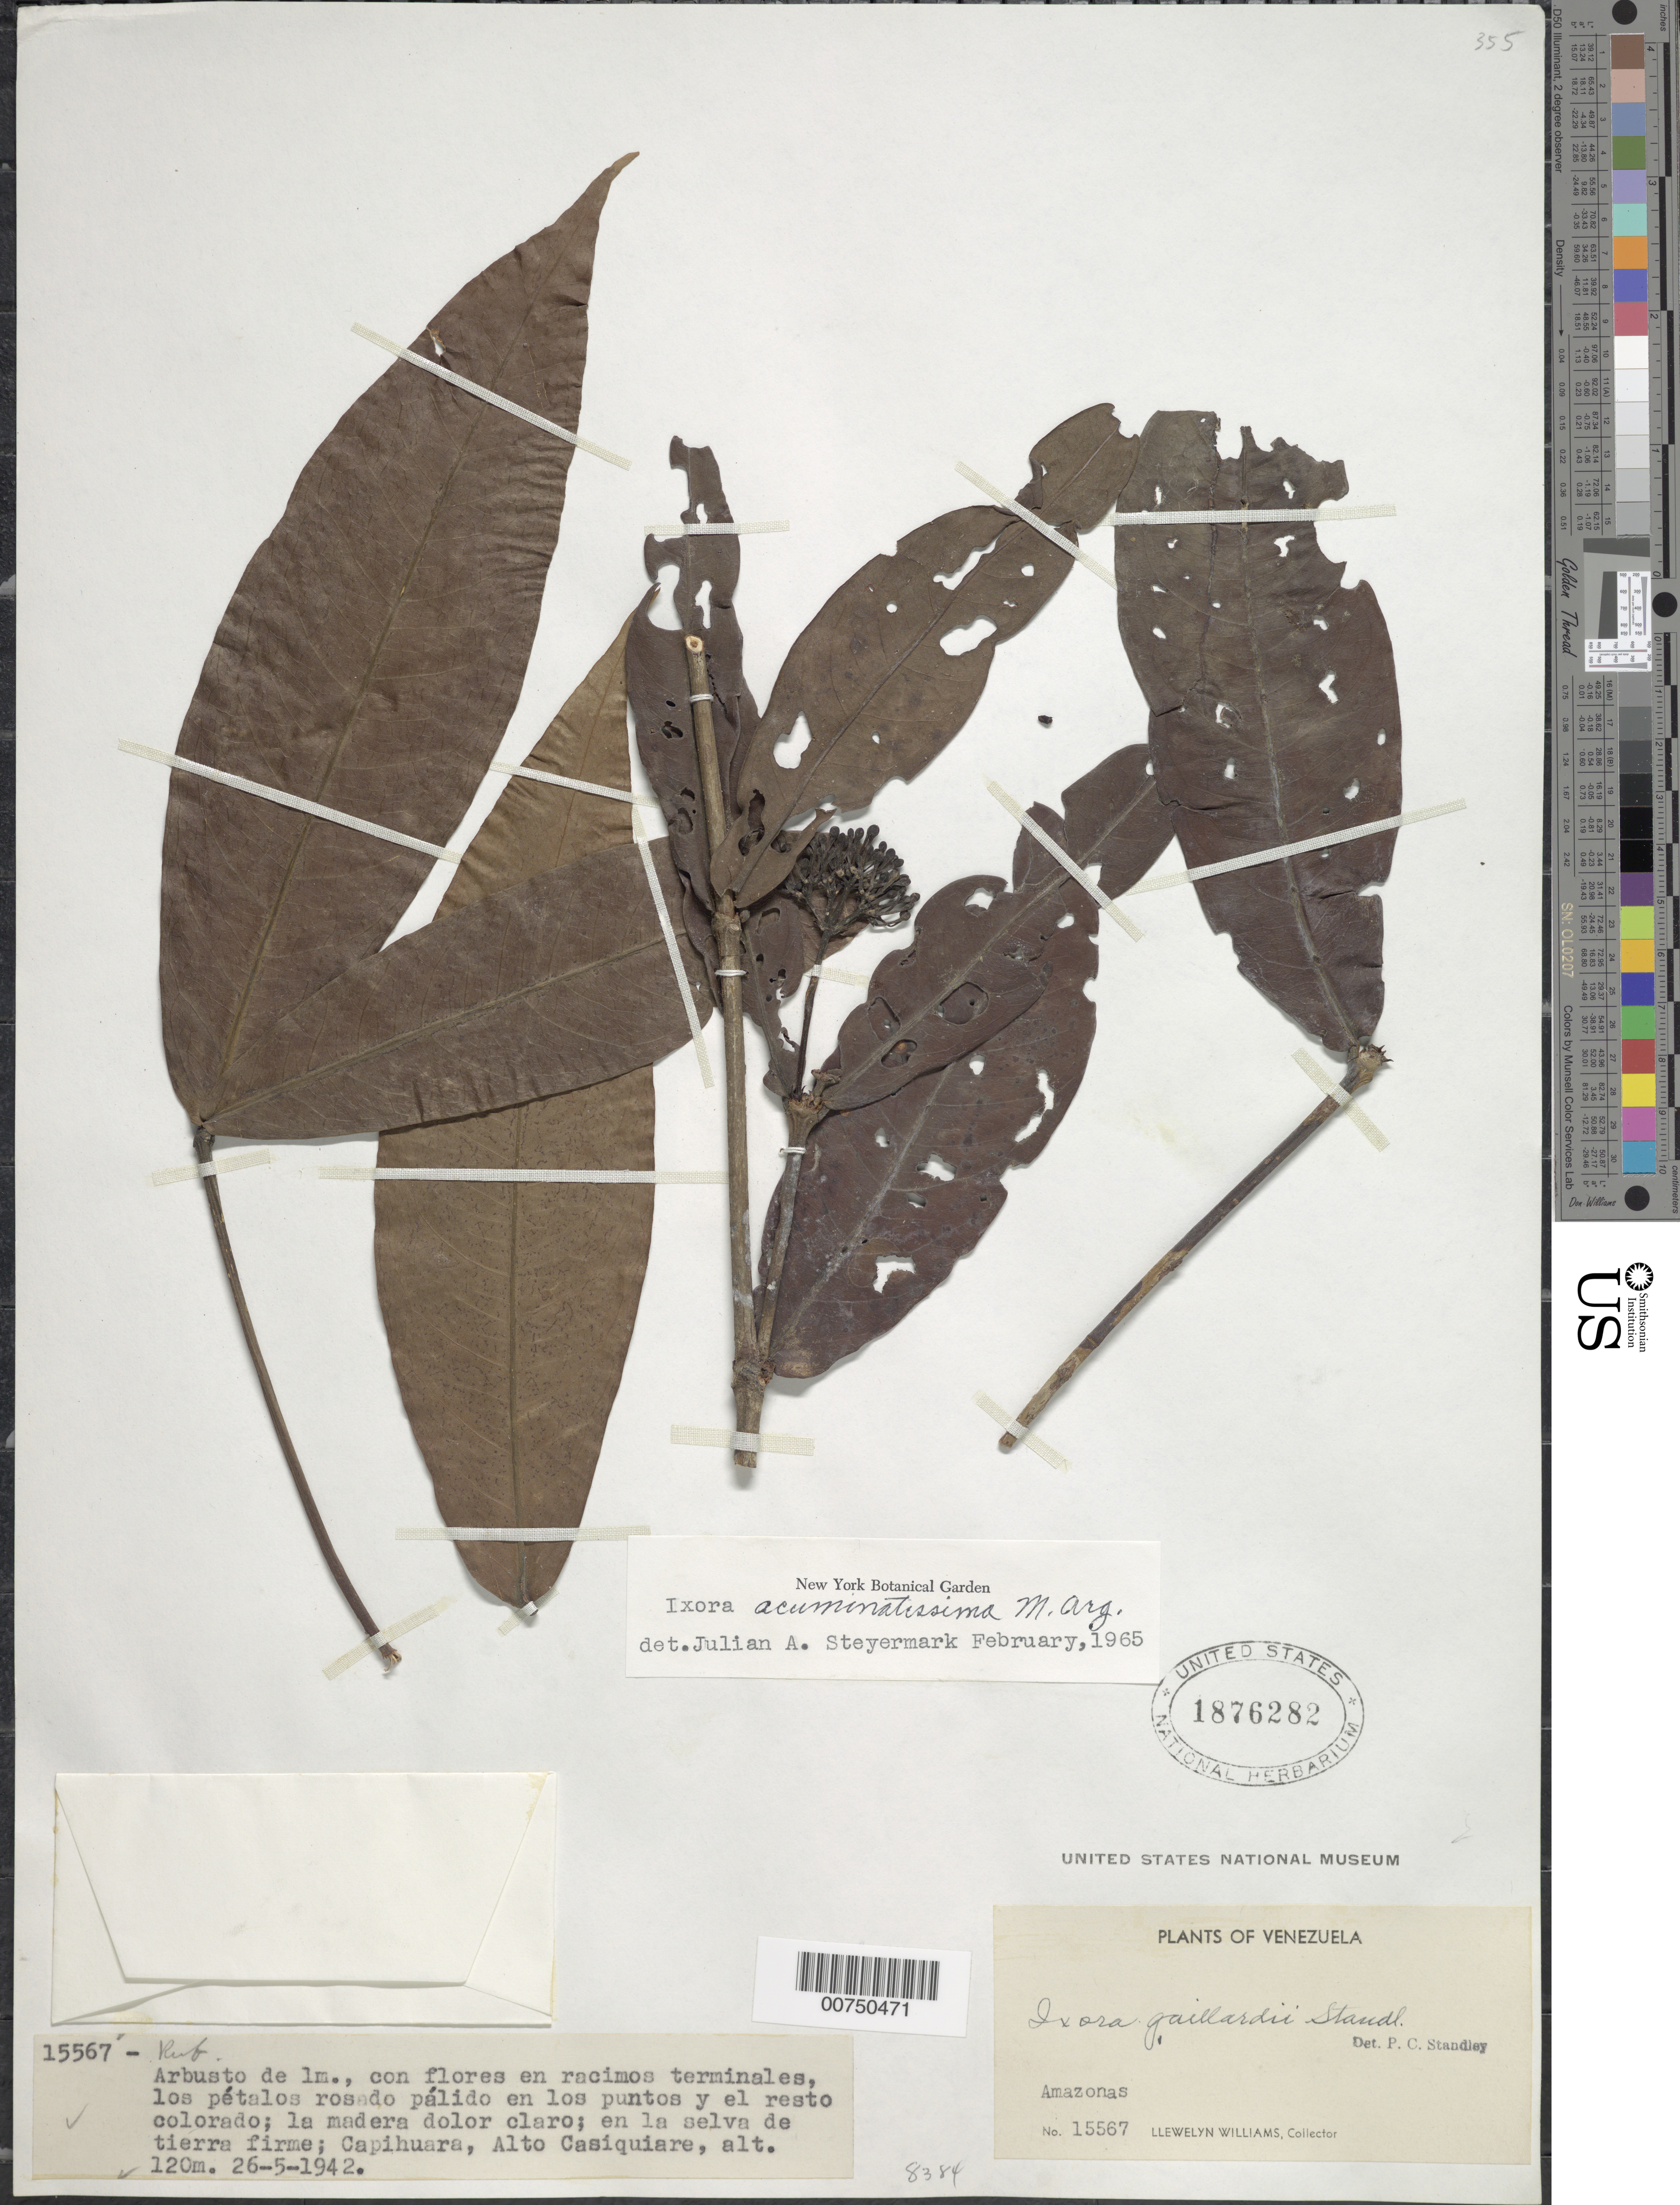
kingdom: Plantae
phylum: Tracheophyta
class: Magnoliopsida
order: Gentianales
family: Rubiaceae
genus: Ixora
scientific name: Ixora acuminatissima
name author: Müll. Arg.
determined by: Steyermark, Julian A., (VEN)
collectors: Ll. Williams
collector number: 15567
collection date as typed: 26-May-42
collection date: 1942-05-26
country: Venezuela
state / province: Amazonas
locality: Capihuara, Alto Casiquiare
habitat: Selva de tierra firme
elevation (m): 120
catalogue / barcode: US 1876282